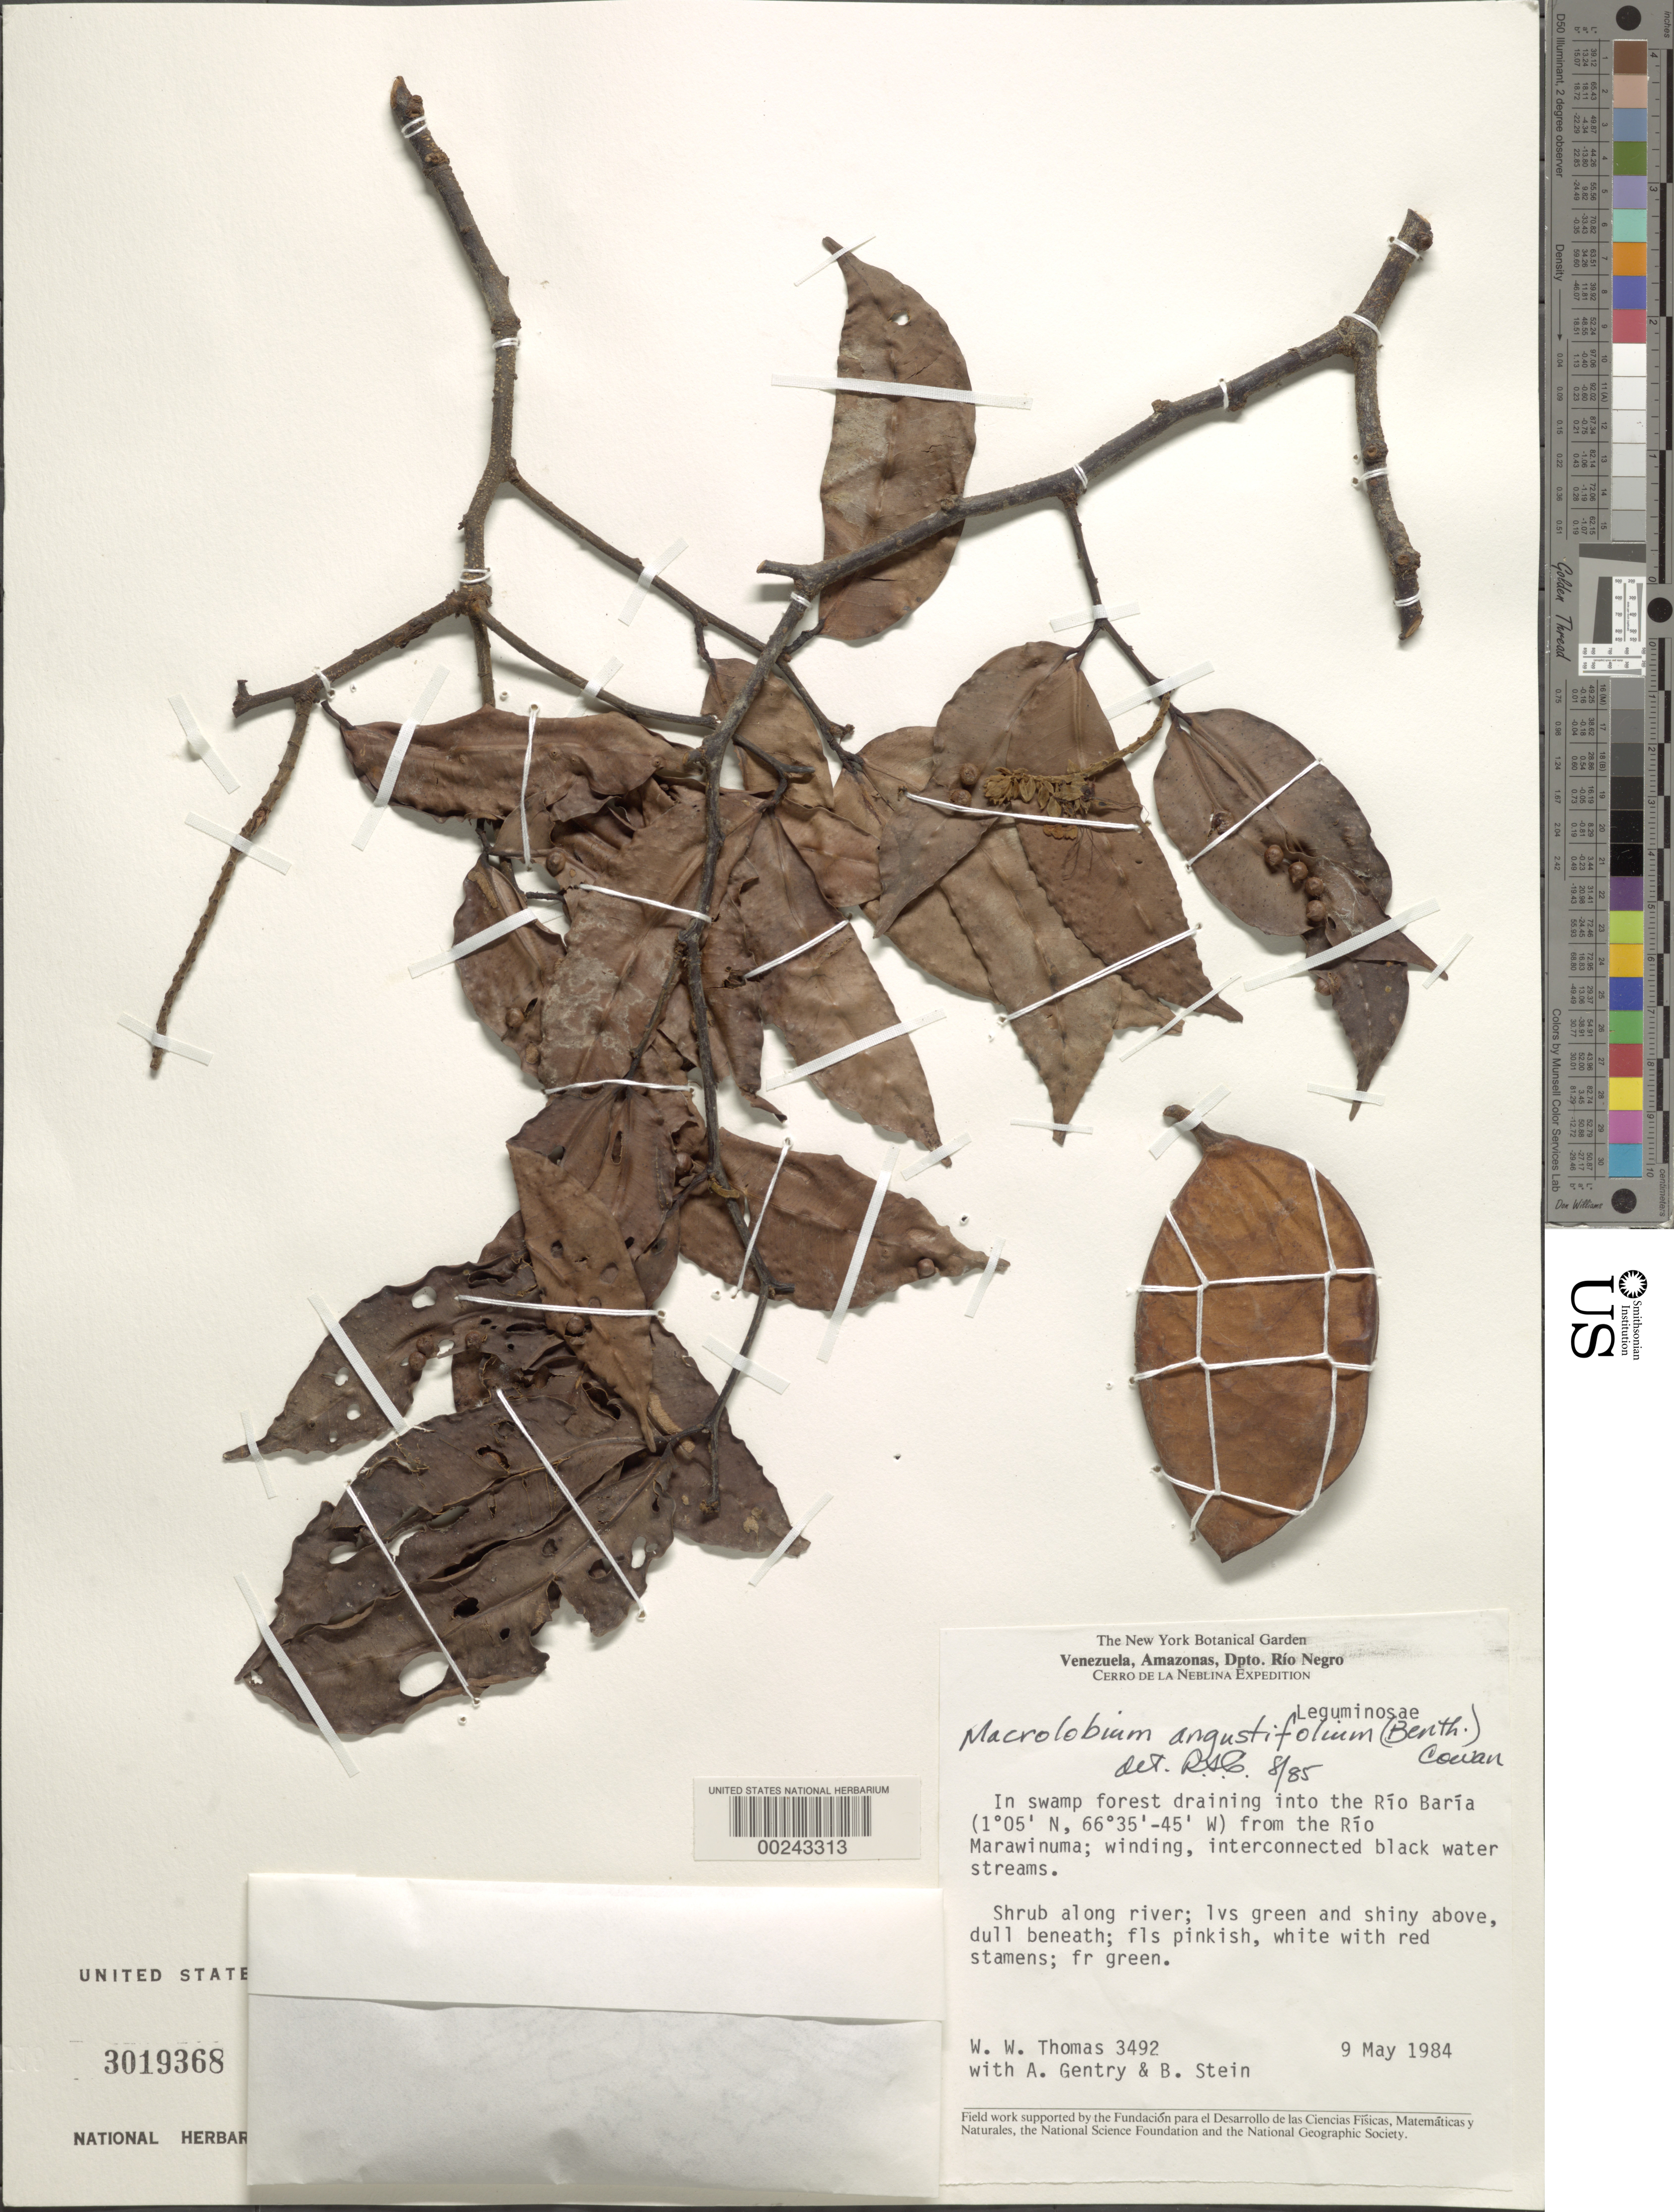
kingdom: Plantae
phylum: Tracheophyta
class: Magnoliopsida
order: Fabales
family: Fabaceae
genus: Macrolobium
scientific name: Macrolobium angustifolium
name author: (Benth.) R.S. Cowan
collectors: W. W. Thomas, A. H. Gentry & B. Stein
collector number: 3492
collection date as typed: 09 May 1984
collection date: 1984-05-09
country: Venezuela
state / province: Amazonas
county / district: Rio Negro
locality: In swamp forest draining into the rio baria from the rio marawinuma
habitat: Frequent in forest bordering savanna; interconnected black water streams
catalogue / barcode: US 3019368